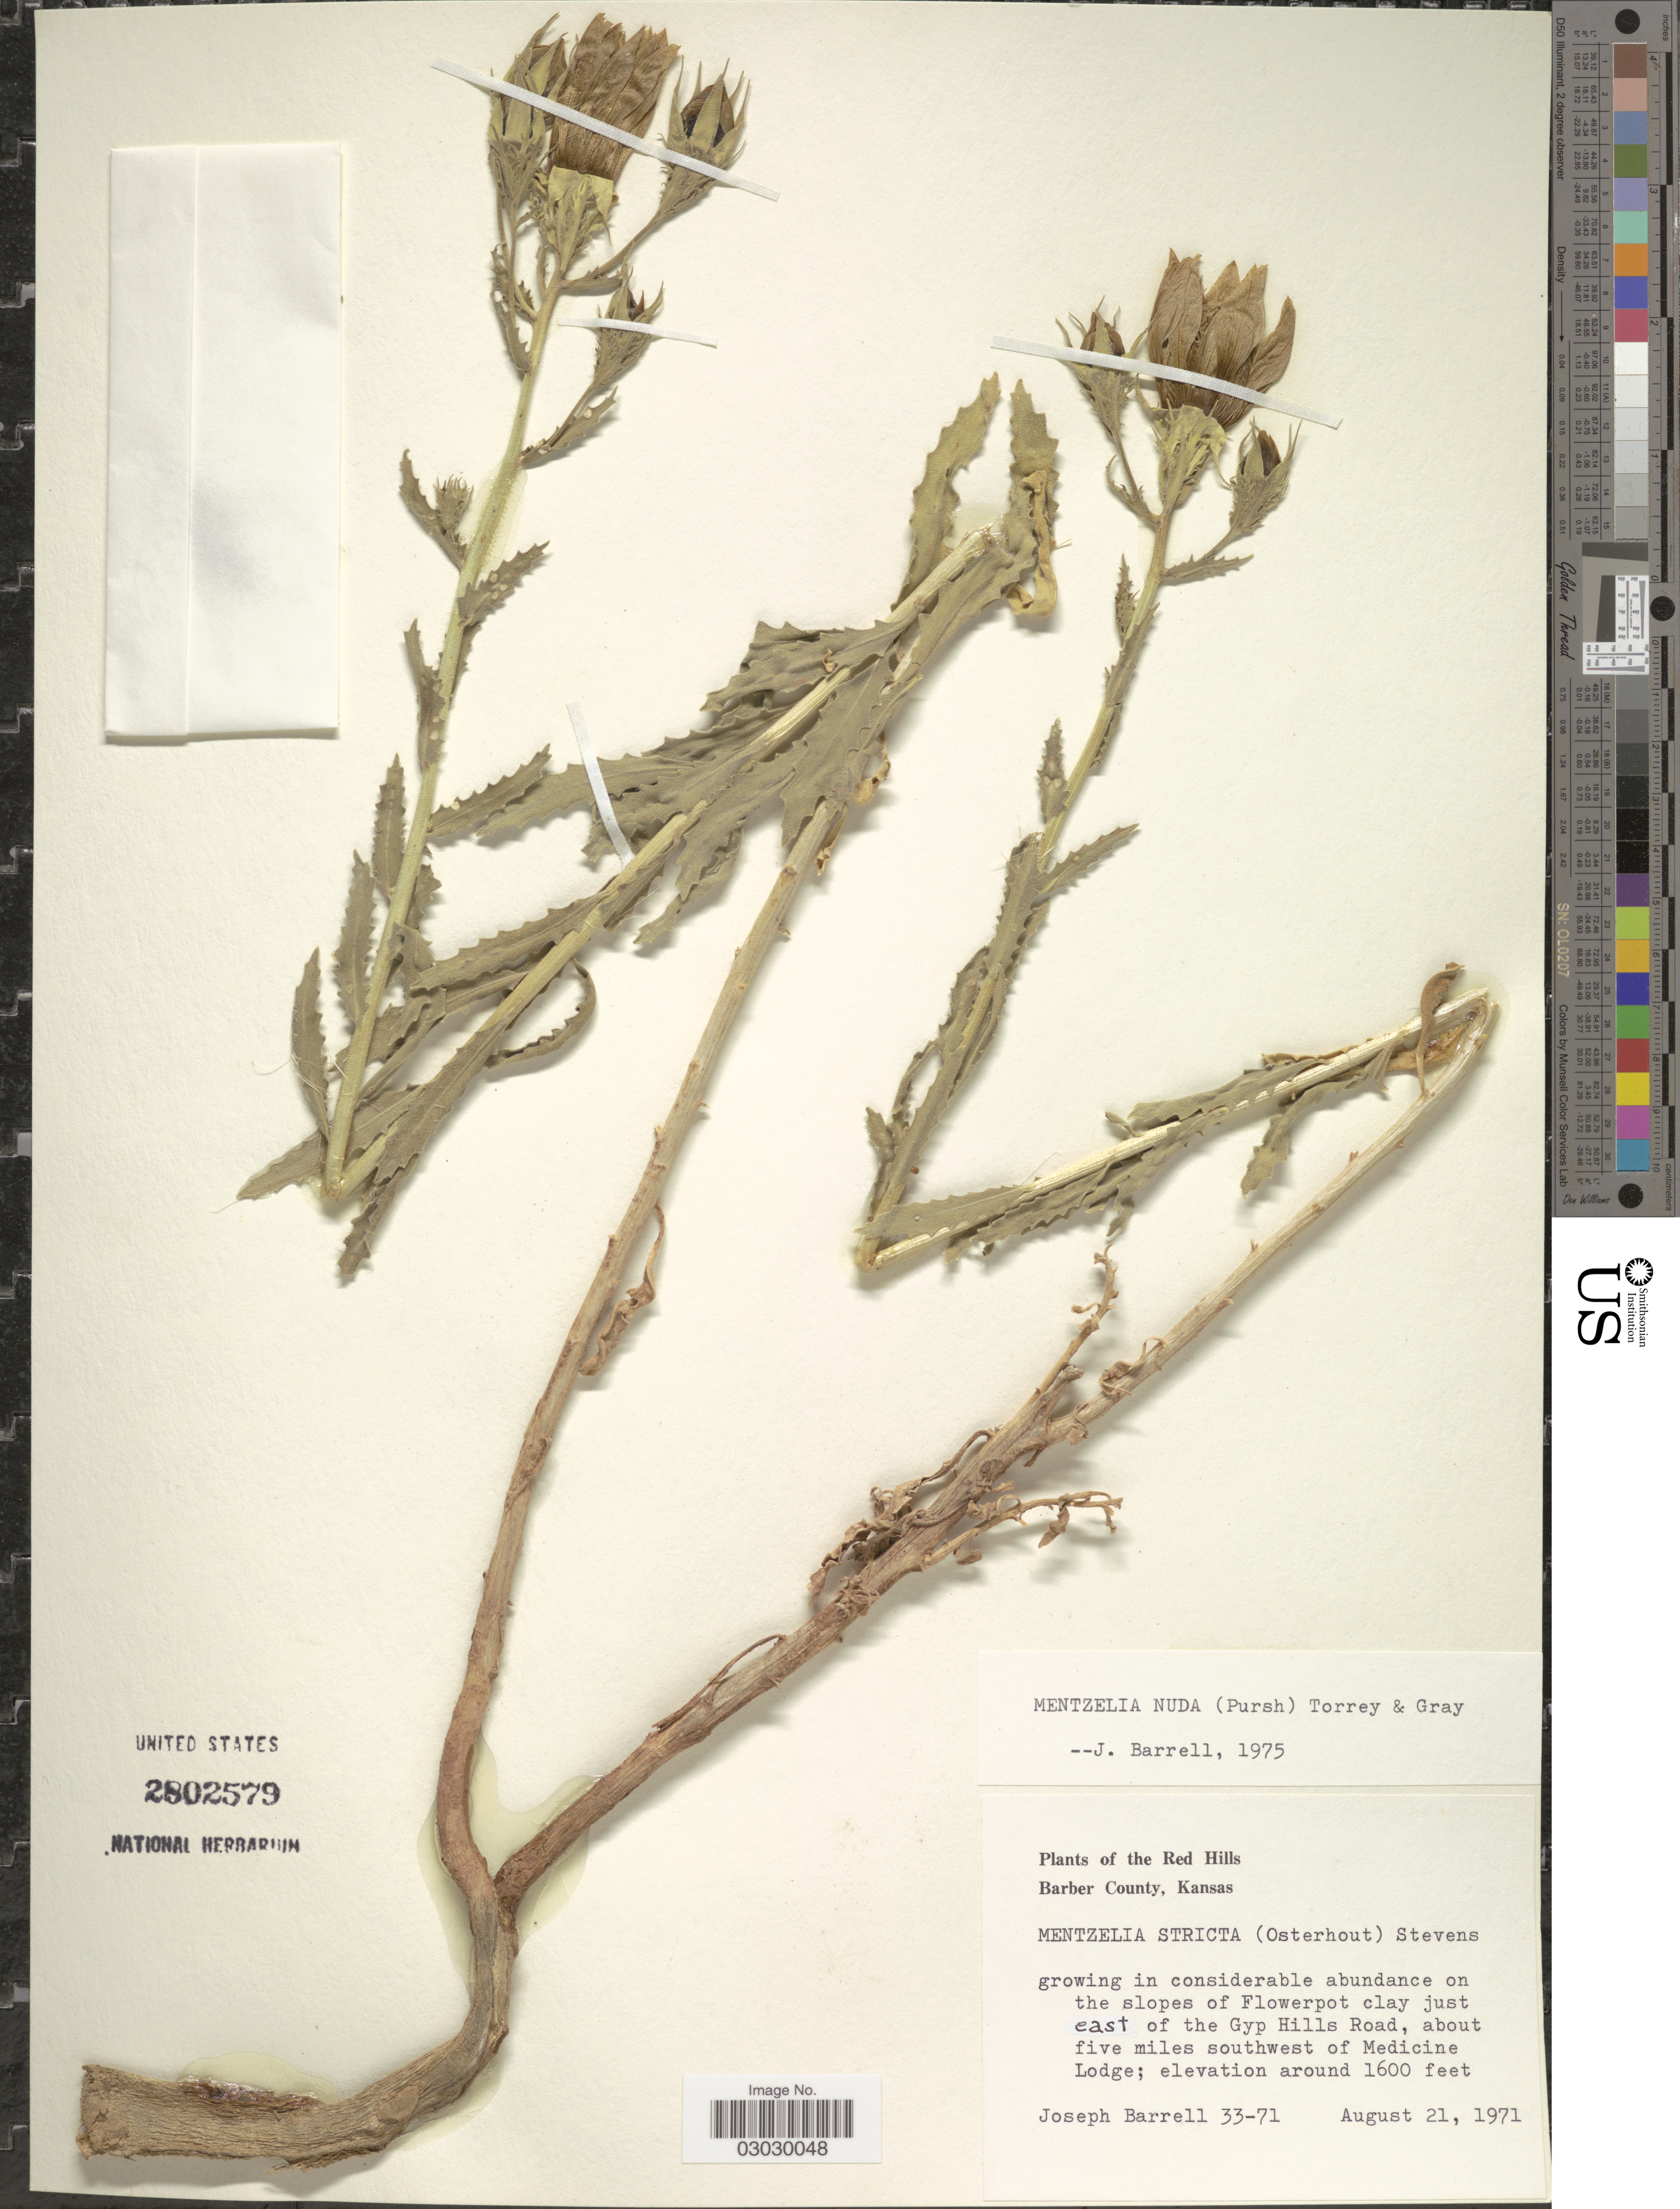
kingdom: Plantae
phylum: Tracheophyta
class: Magnoliopsida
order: Cornales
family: Loasaceae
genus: Mentzelia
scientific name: Mentzelia nuda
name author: (Pursh) Torr. & A. Gray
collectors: J. Barrell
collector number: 33-71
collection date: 1971-08-22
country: United States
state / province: Kansas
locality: Red Hills. Barber County. Growing in considerable abundance on the slopes of Flowerpot clay just east of the Gyp Hills Road, about five miles southwest of Medicine Lodge.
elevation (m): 488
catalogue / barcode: US 2802579